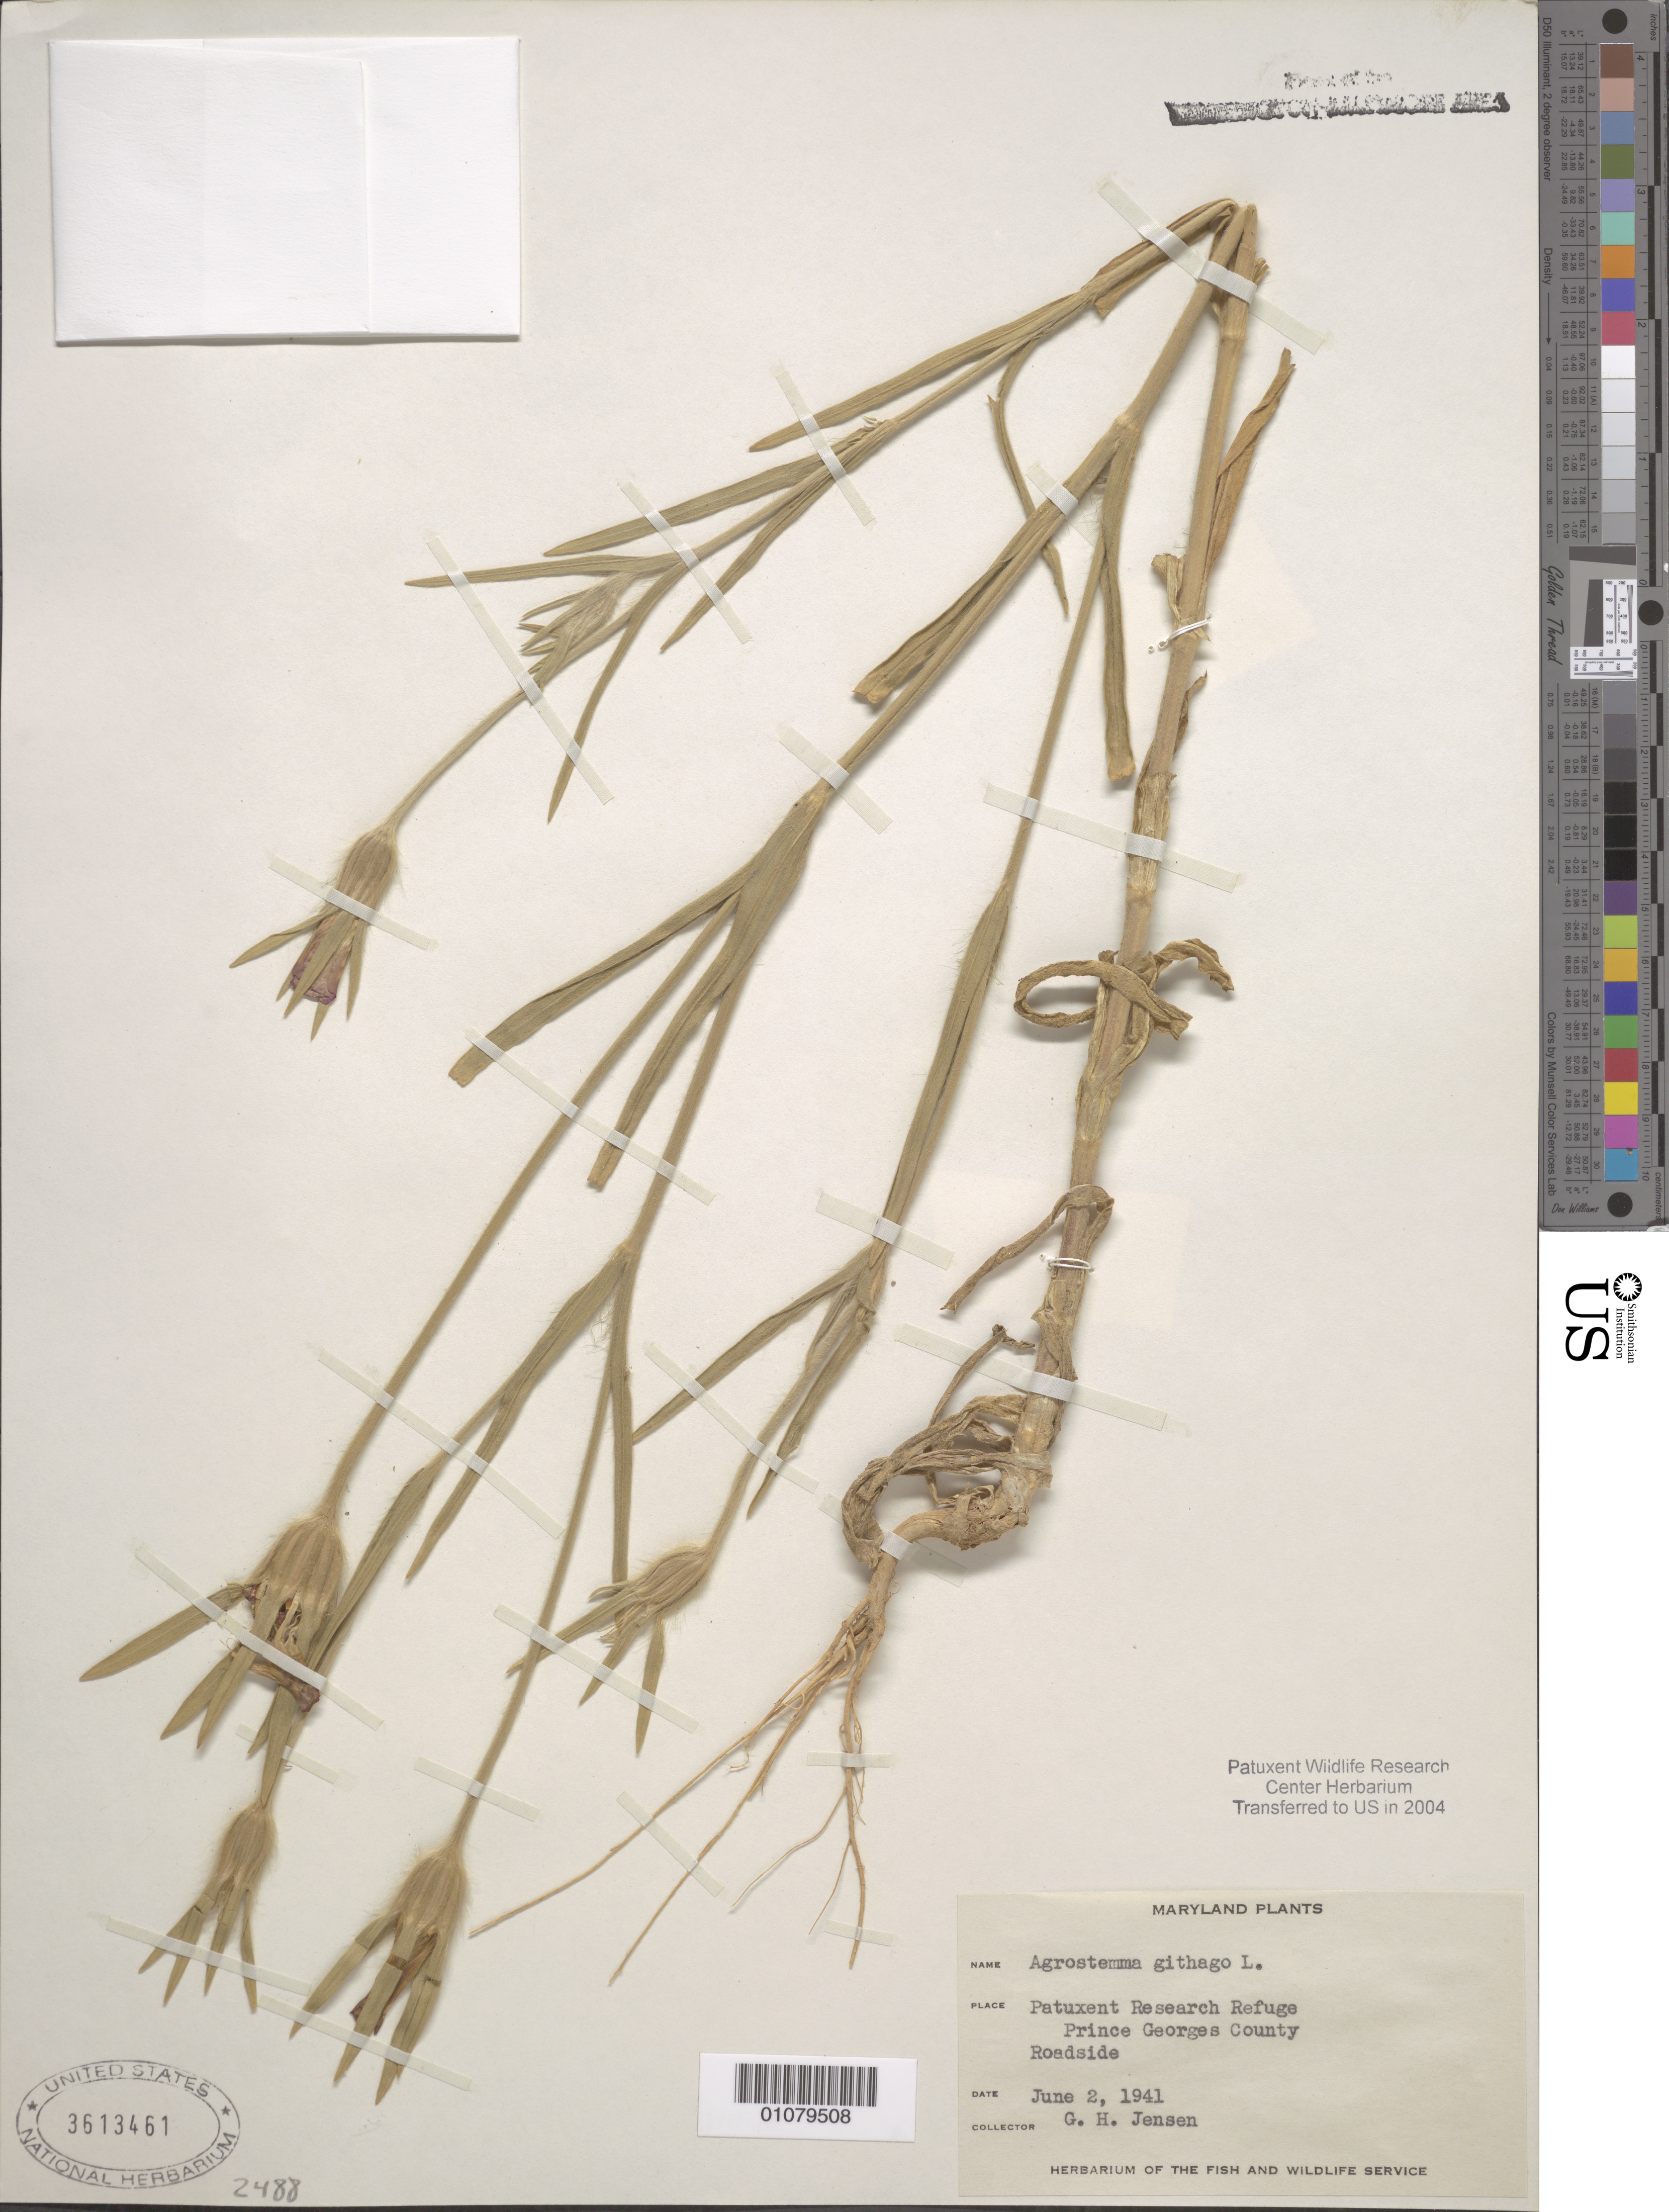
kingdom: Plantae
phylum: Tracheophyta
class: Magnoliopsida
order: Caryophyllales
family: Caryophyllaceae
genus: Agrostemma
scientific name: Agrostemma githago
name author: L.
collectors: G. H. Jensen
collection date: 1941-06-02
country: United States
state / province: Maryland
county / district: Prince George's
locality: Patuxent Wildlife Refuge.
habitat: Roadside.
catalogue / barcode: US 3613461